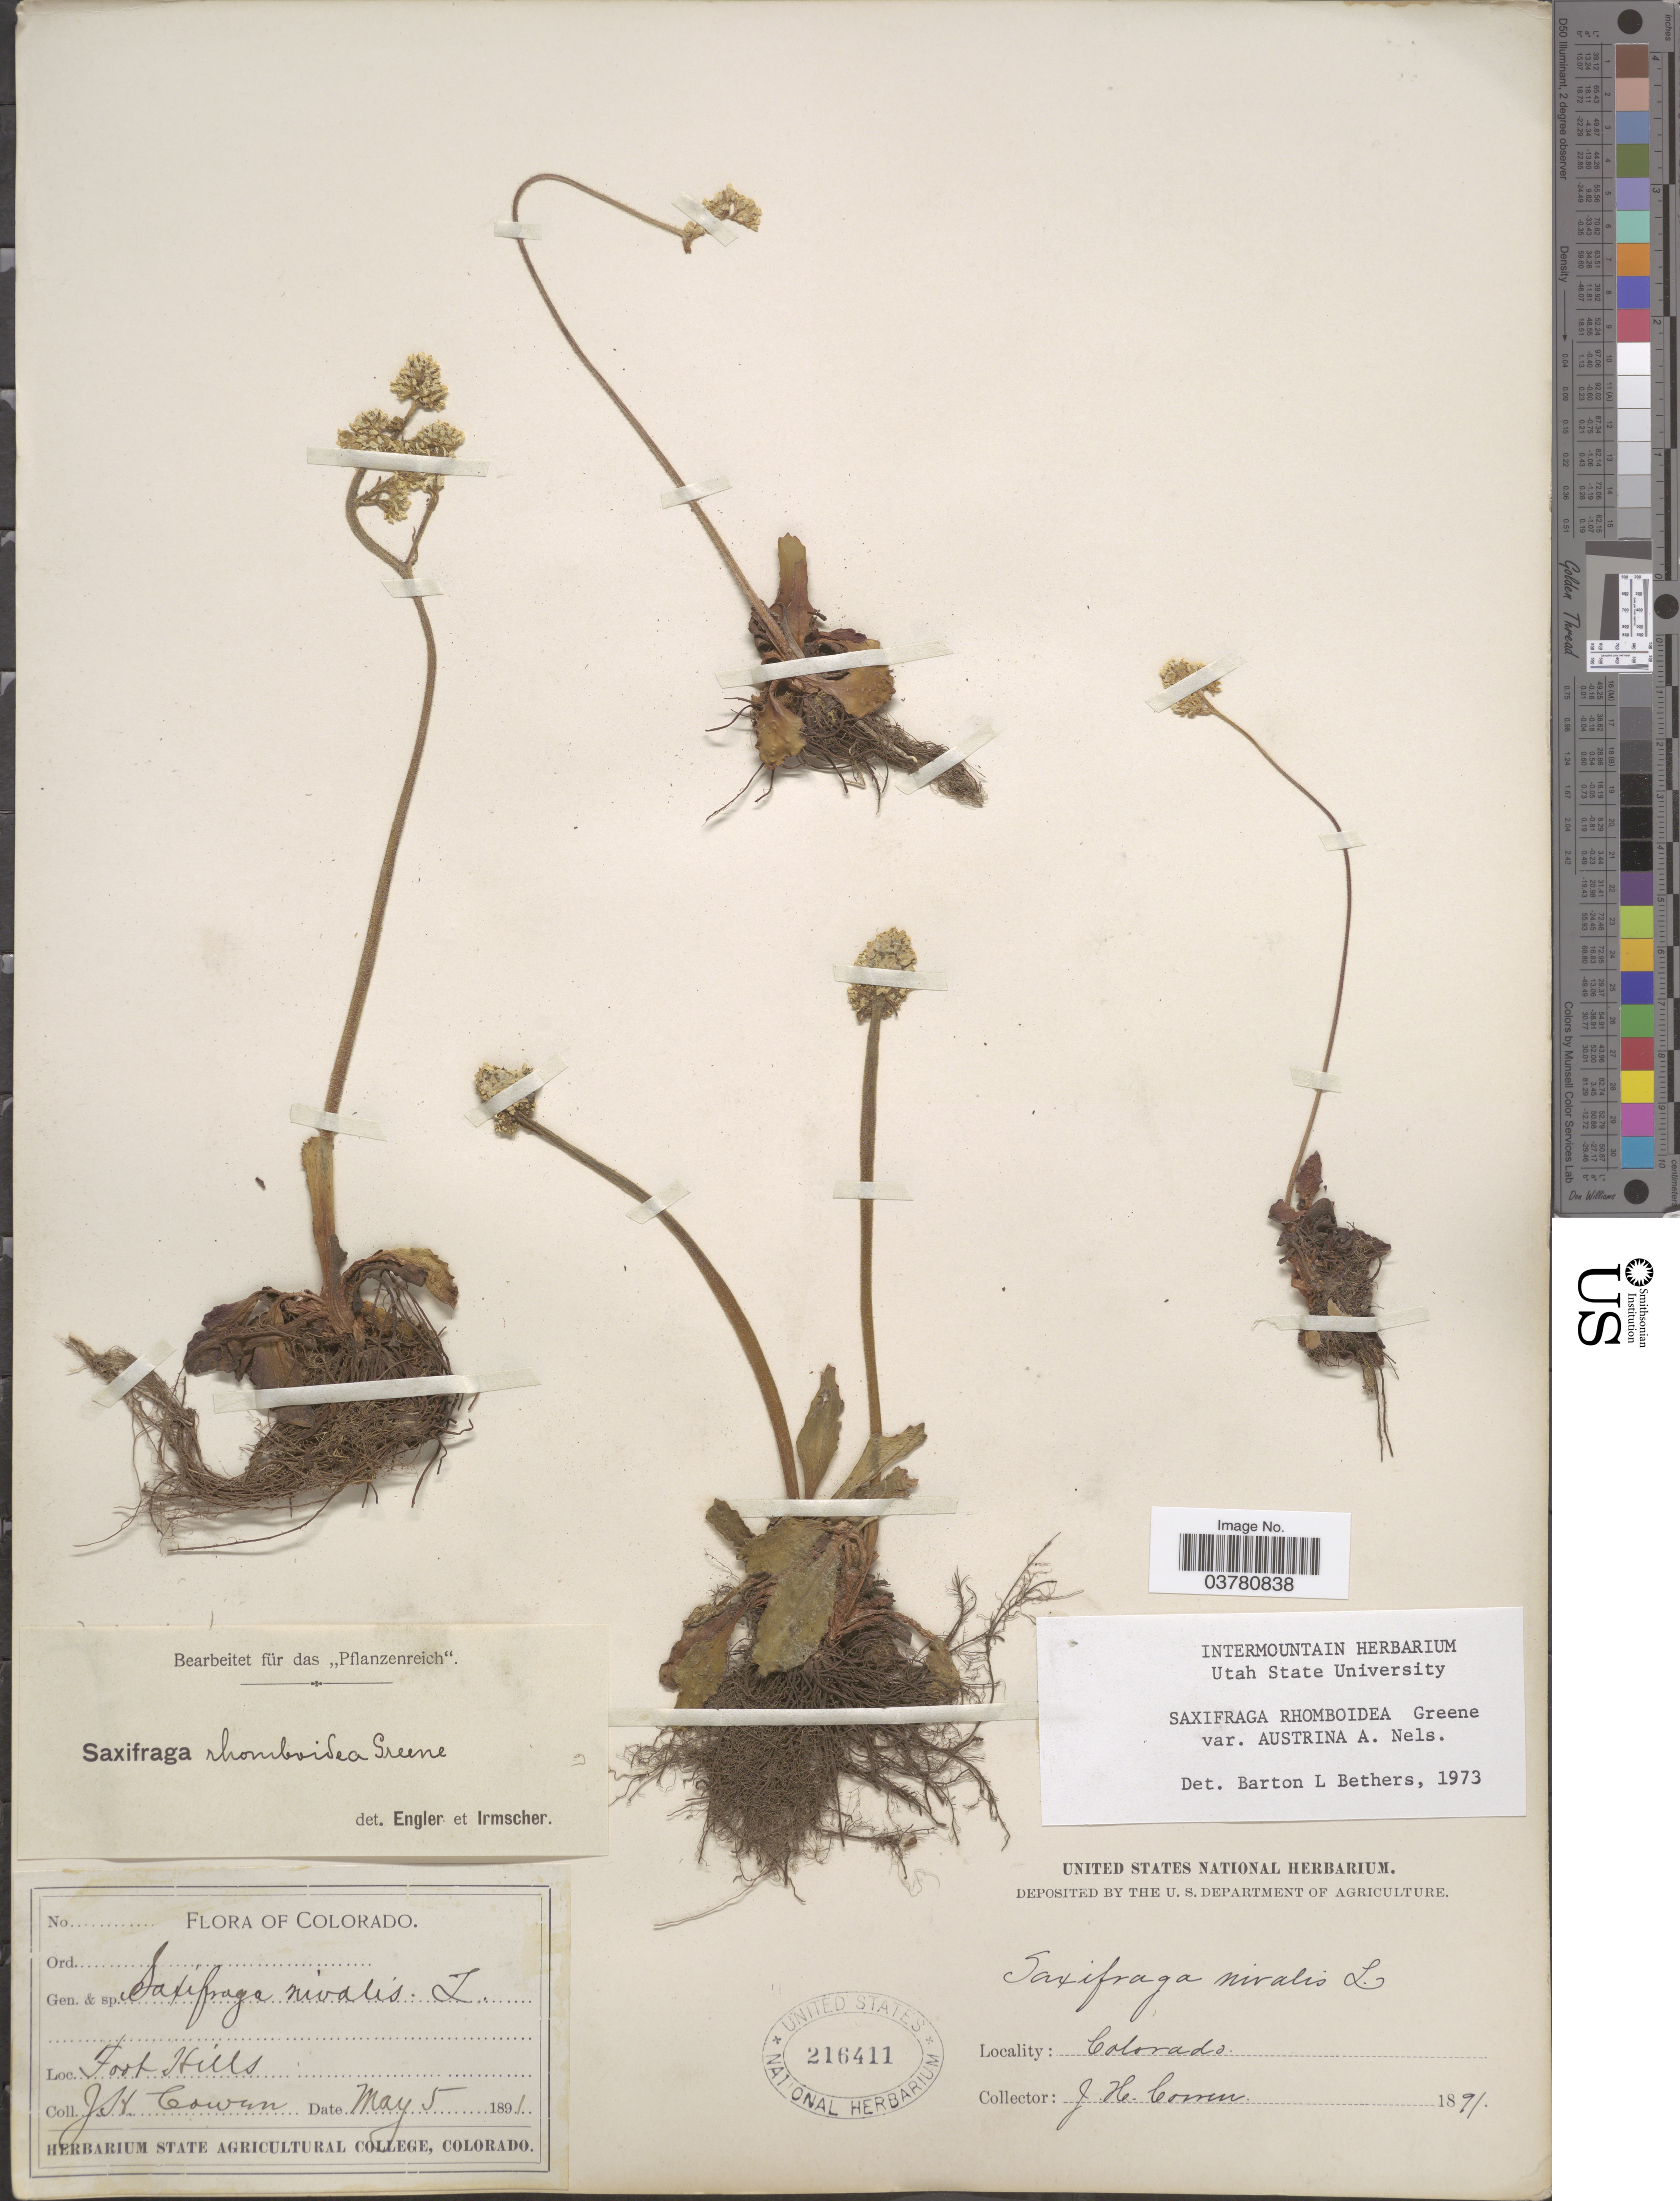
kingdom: Plantae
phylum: Tracheophyta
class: Magnoliopsida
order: Saxifragales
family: Saxifragaceae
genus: Micranthes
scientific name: Micranthes rhomboidea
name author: (Greene) Small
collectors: J. H. Cowan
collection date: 1891-05-05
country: United States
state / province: Colorado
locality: Fort Hills.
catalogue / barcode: US 216411